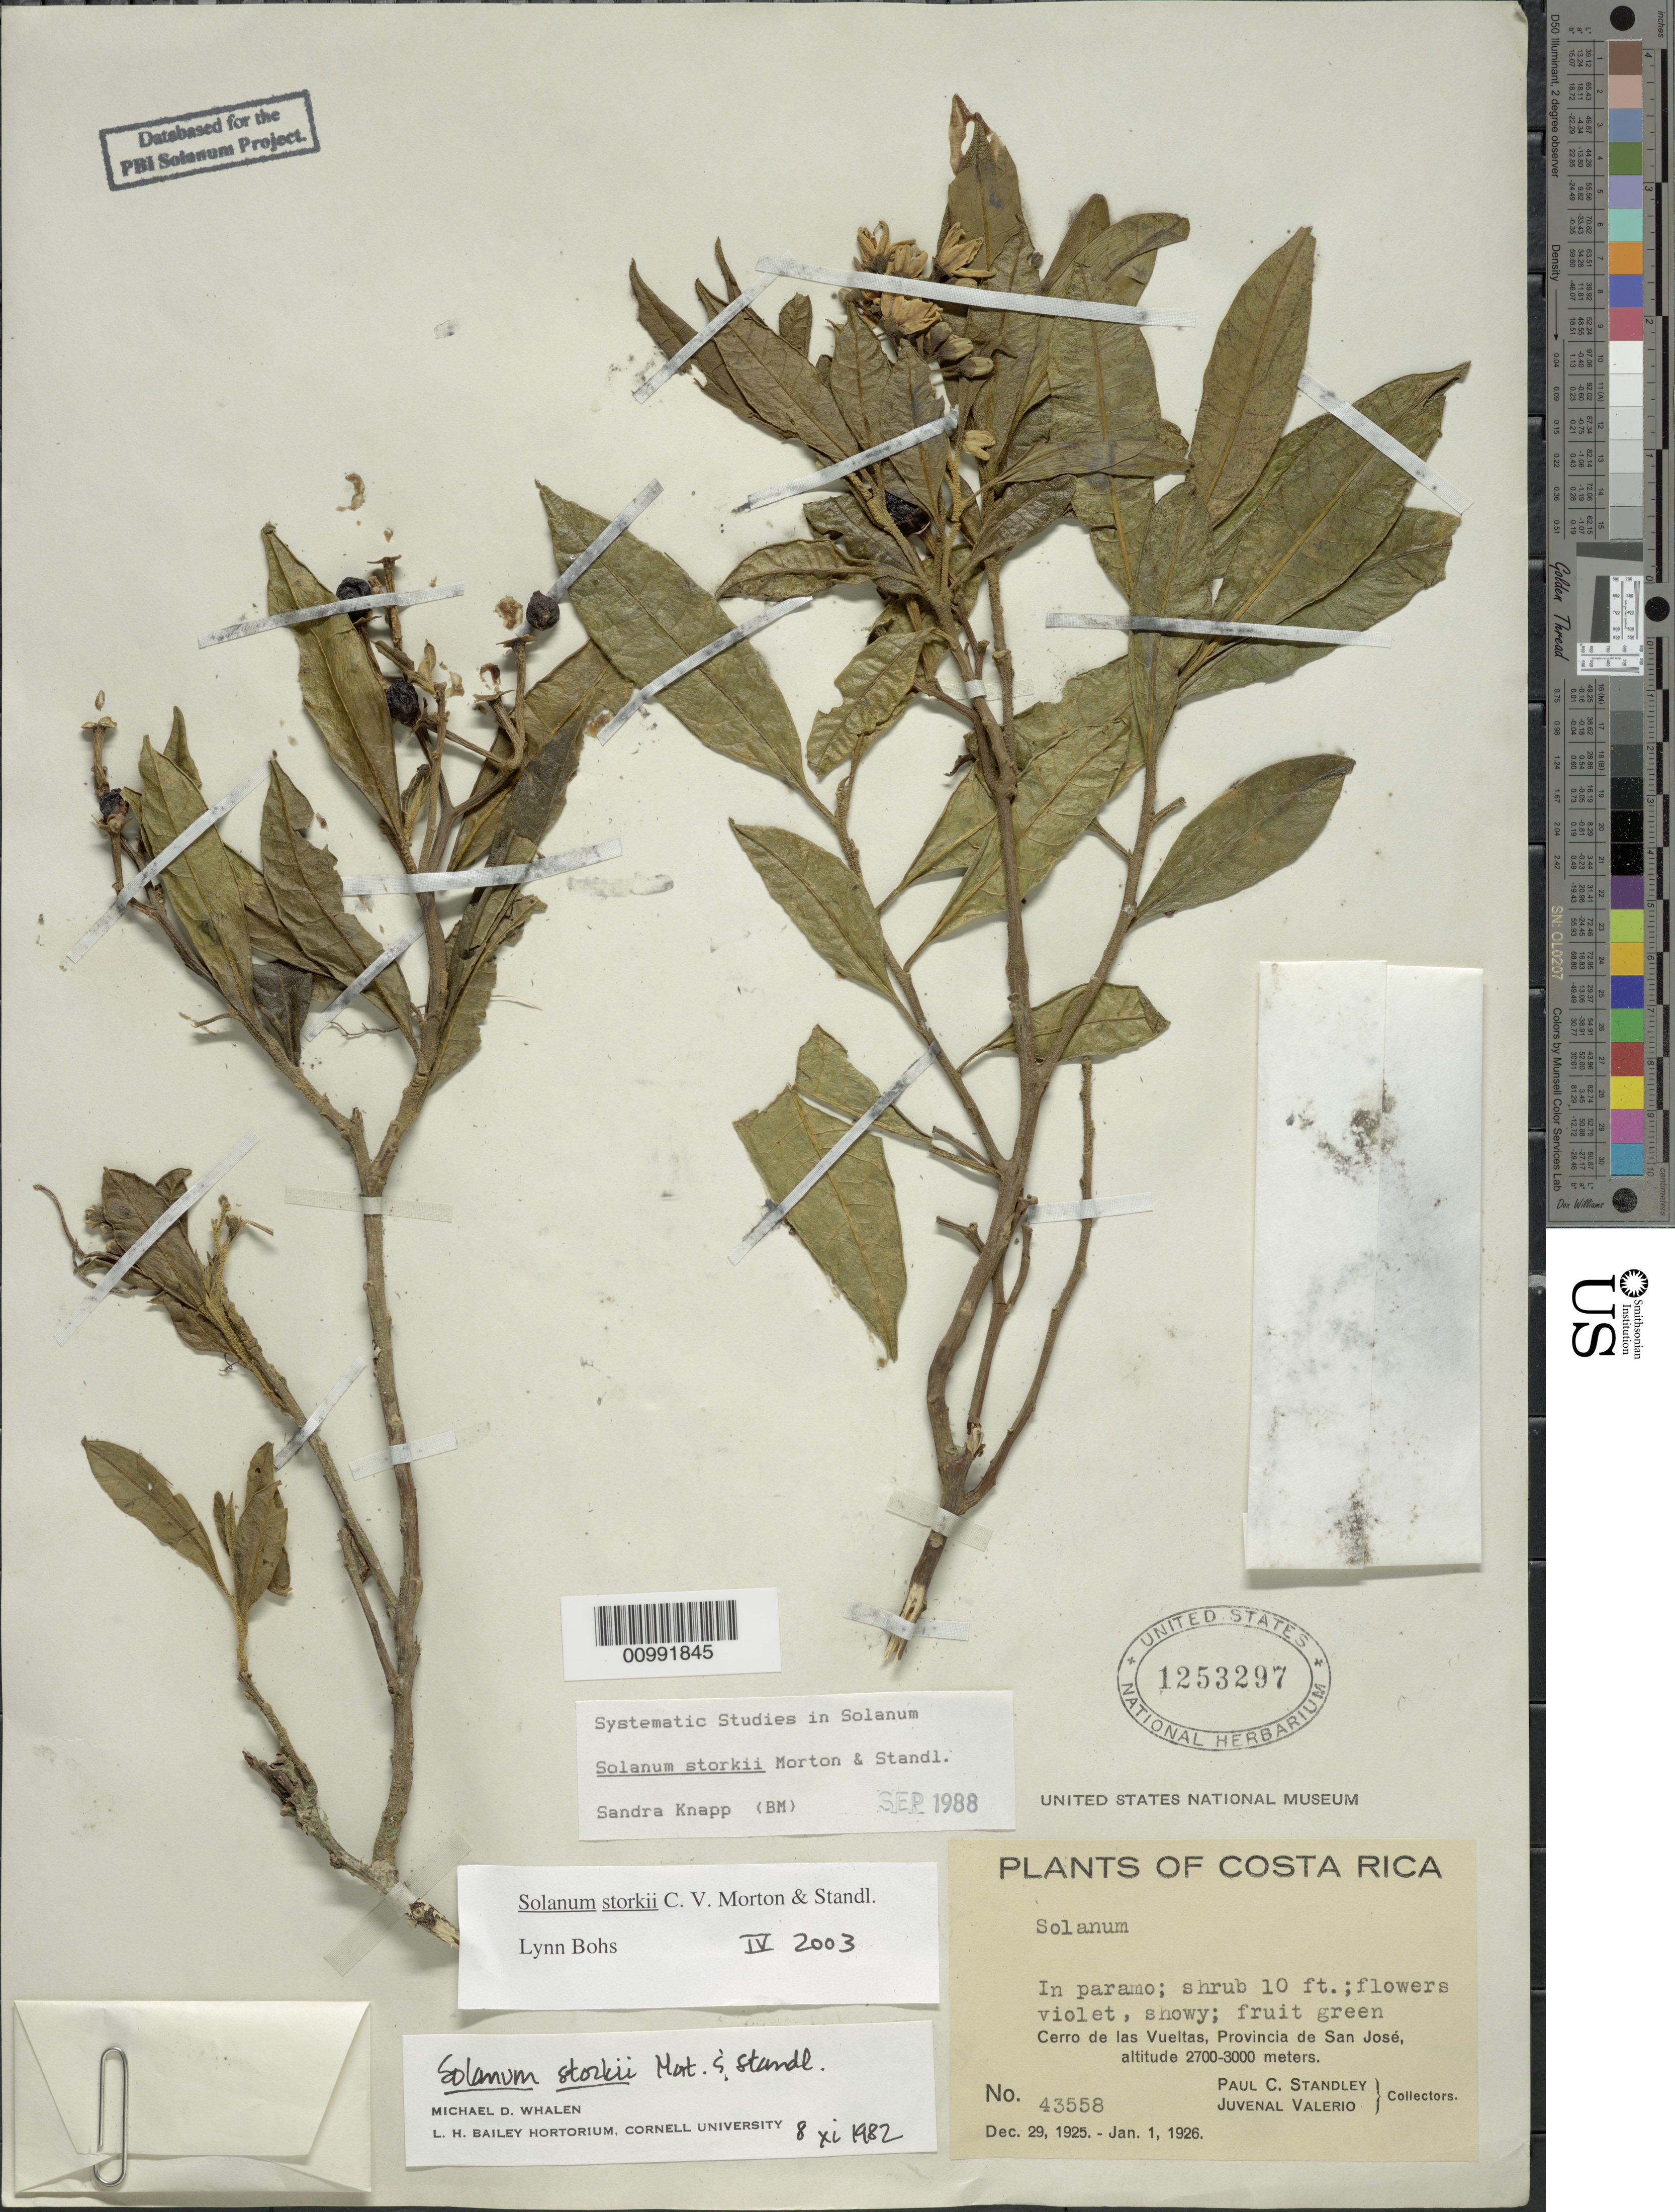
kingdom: Plantae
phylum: Tracheophyta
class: Magnoliopsida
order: Solanales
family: Solanaceae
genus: Solanum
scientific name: Solanum storkii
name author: C.V. Morton & Standl.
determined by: Bohs, L. A.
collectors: P. C. Standley & J. Valerio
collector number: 43558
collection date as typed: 29 Dec 1925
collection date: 1925-12-29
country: Costa Rica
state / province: San José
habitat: In paramo.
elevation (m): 2700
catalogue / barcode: US 1253297